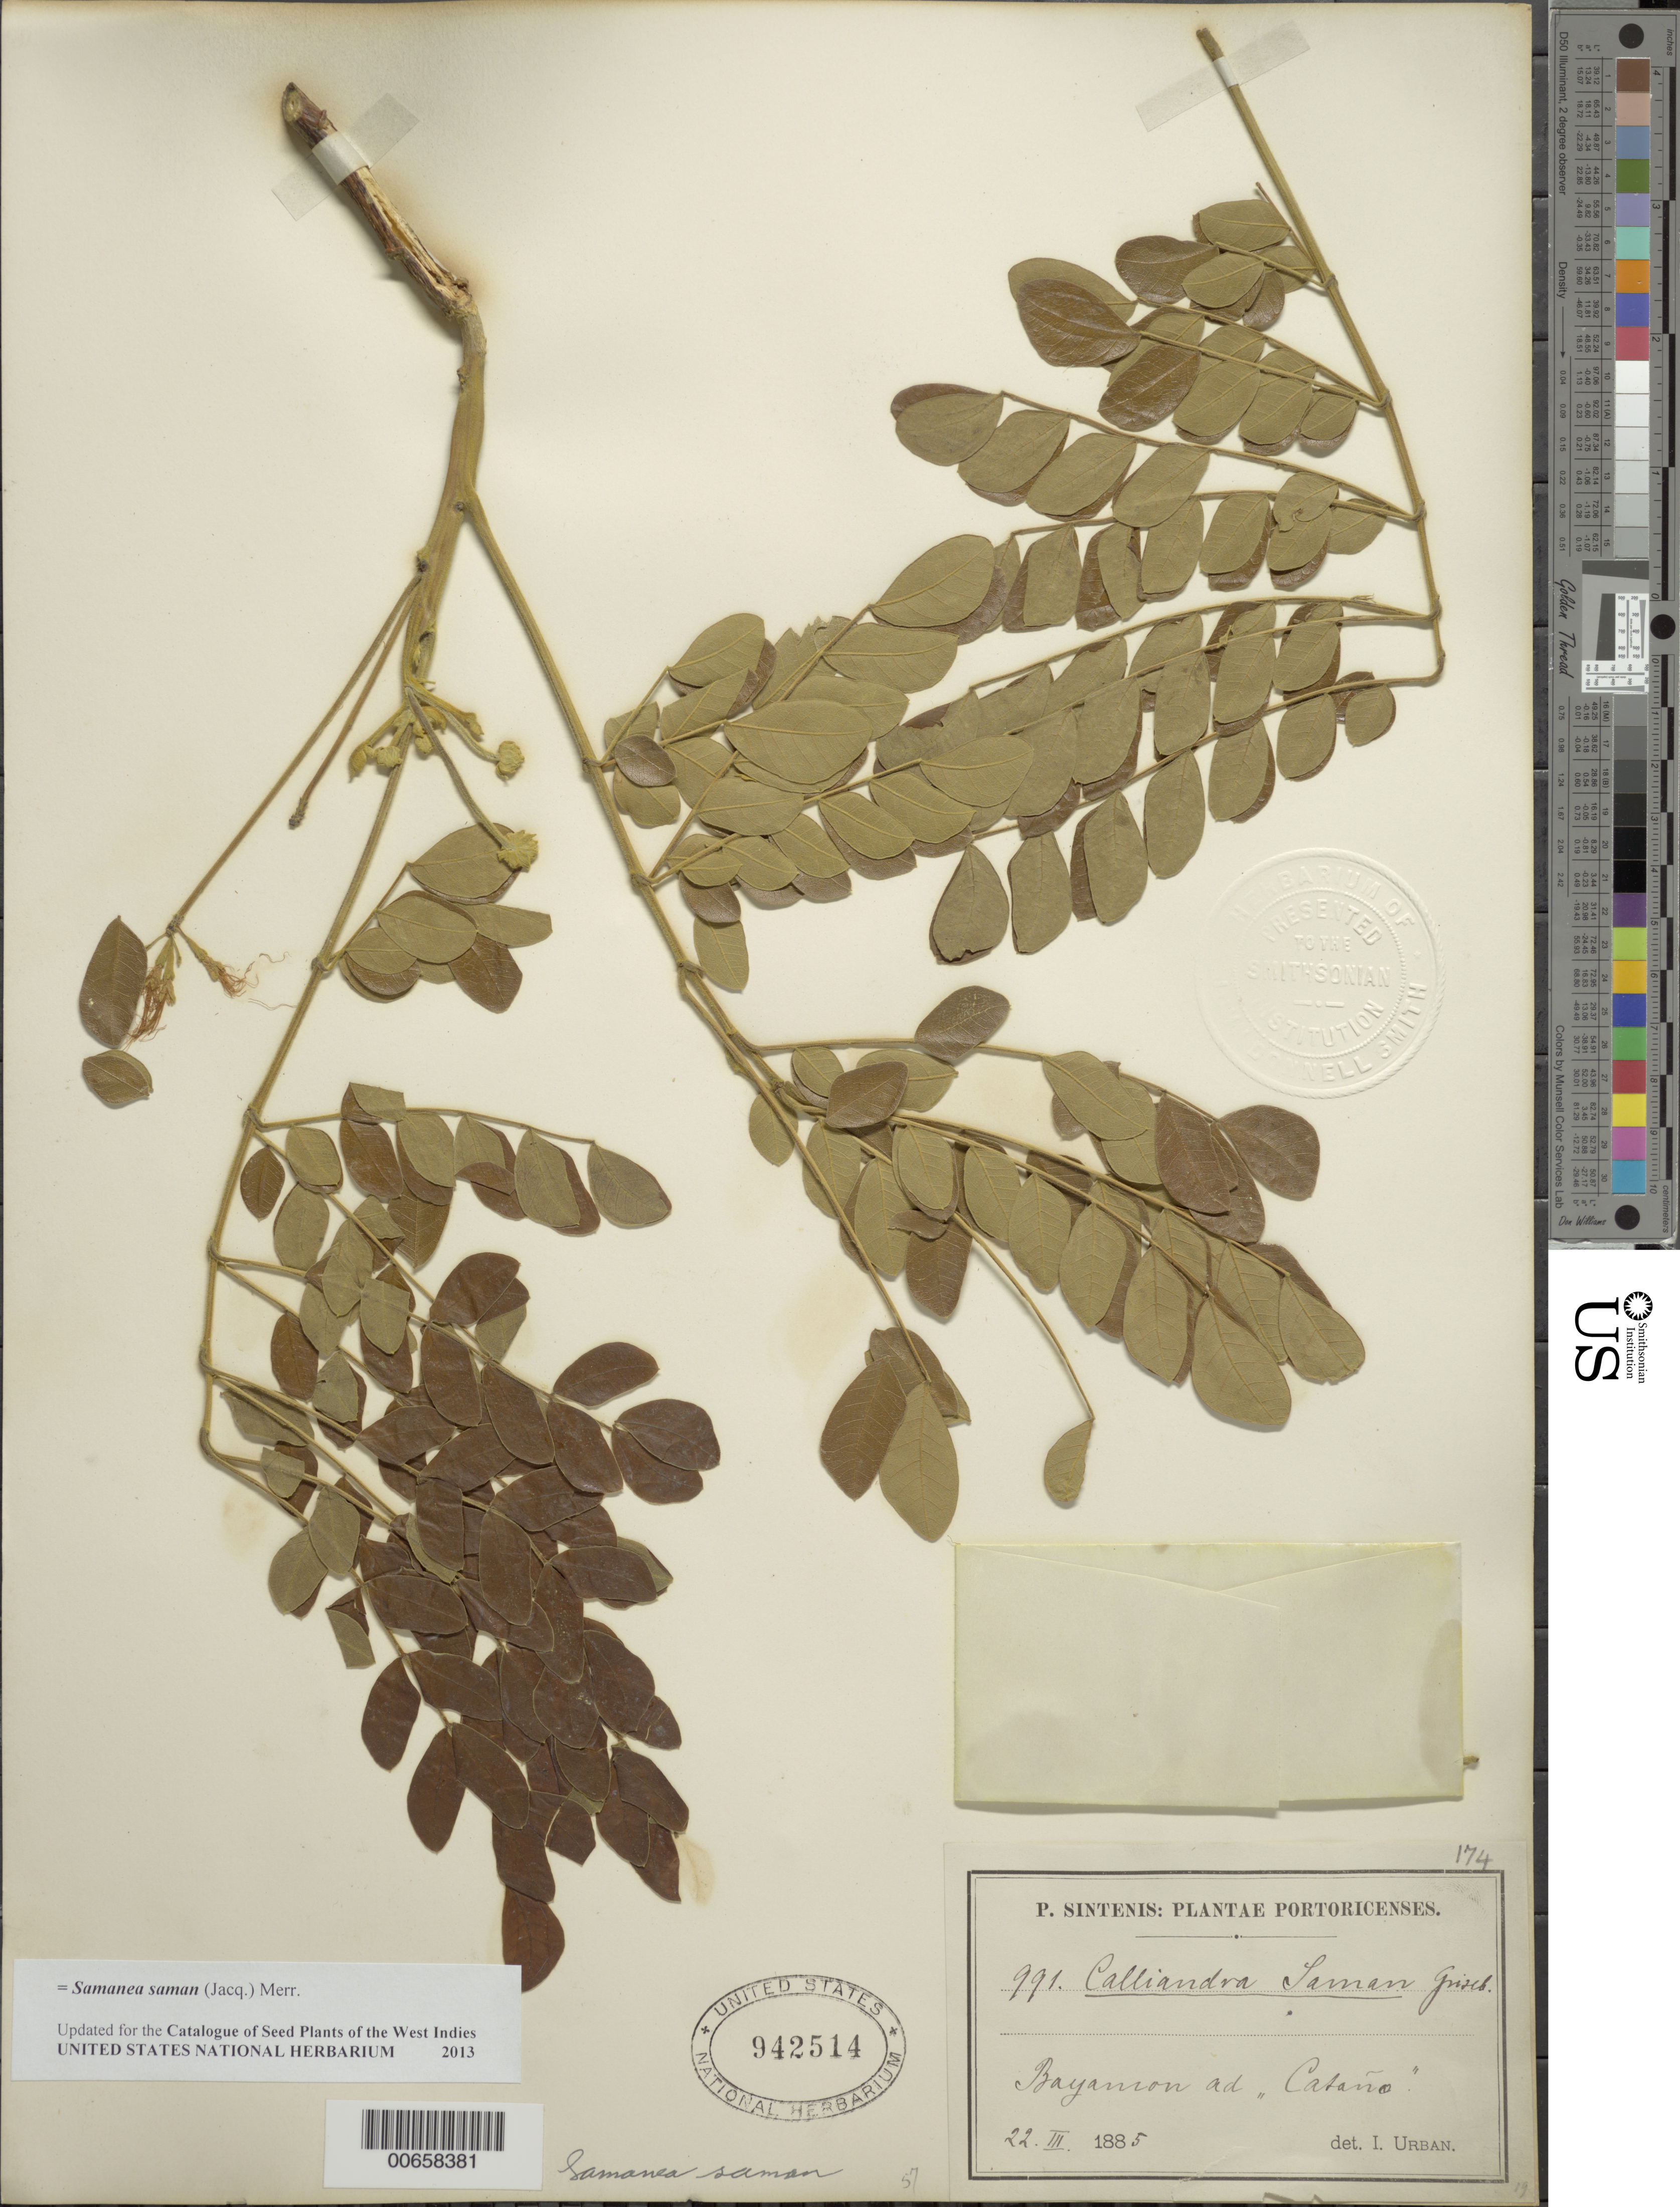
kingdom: Plantae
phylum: Tracheophyta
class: Magnoliopsida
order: Fabales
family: Fabaceae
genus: Samanea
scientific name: Samanea saman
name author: (Jacq.) Merr.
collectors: P. Sintenis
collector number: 991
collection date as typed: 22 Mar 1885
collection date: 1885-03-22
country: Puerto Rico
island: Greater Antilles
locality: Bayamon ad Catano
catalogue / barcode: US 942514